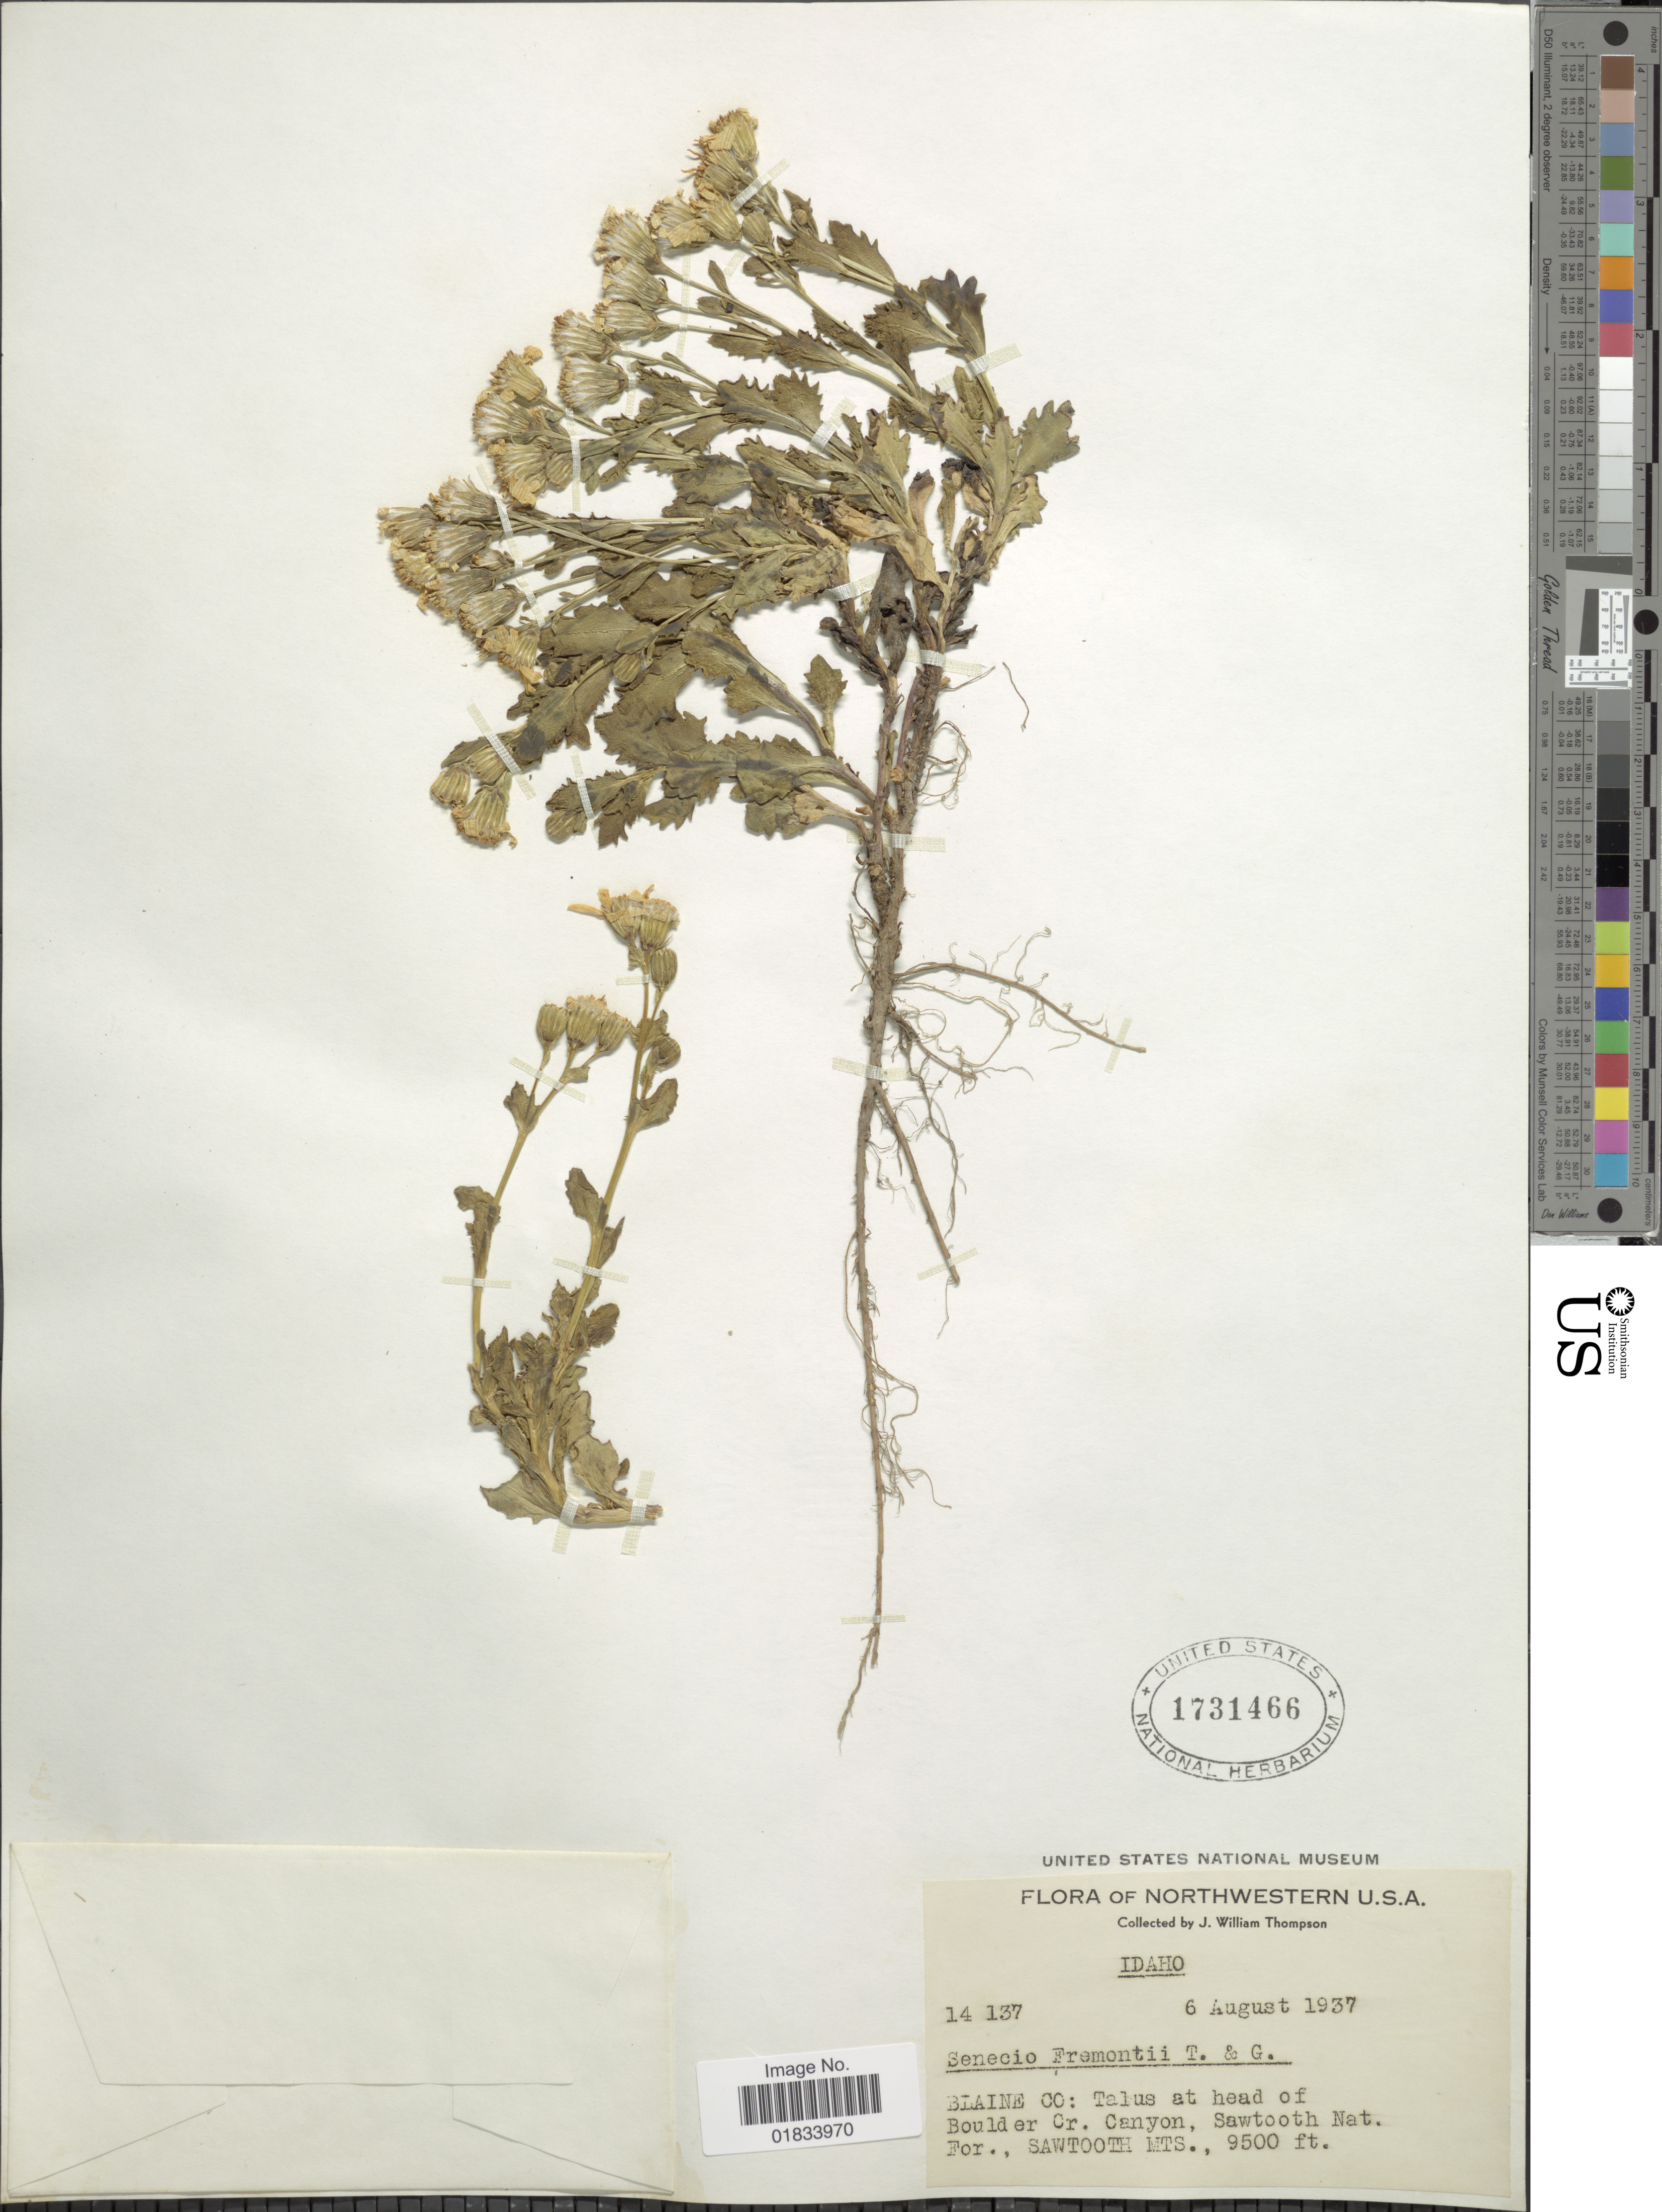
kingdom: Plantae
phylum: Tracheophyta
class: Magnoliopsida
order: Asterales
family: Asteraceae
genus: Senecio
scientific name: Senecio fremontii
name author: Torr. & A. Gray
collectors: J. W. Thompson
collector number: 14137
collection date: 1937-08-06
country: United States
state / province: Idaho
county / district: Blaine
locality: Talus at head of Boulder Cr. Canyon, Sawtooth Nat. For., Sawtooth Mts.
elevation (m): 2896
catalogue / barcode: US 1731466